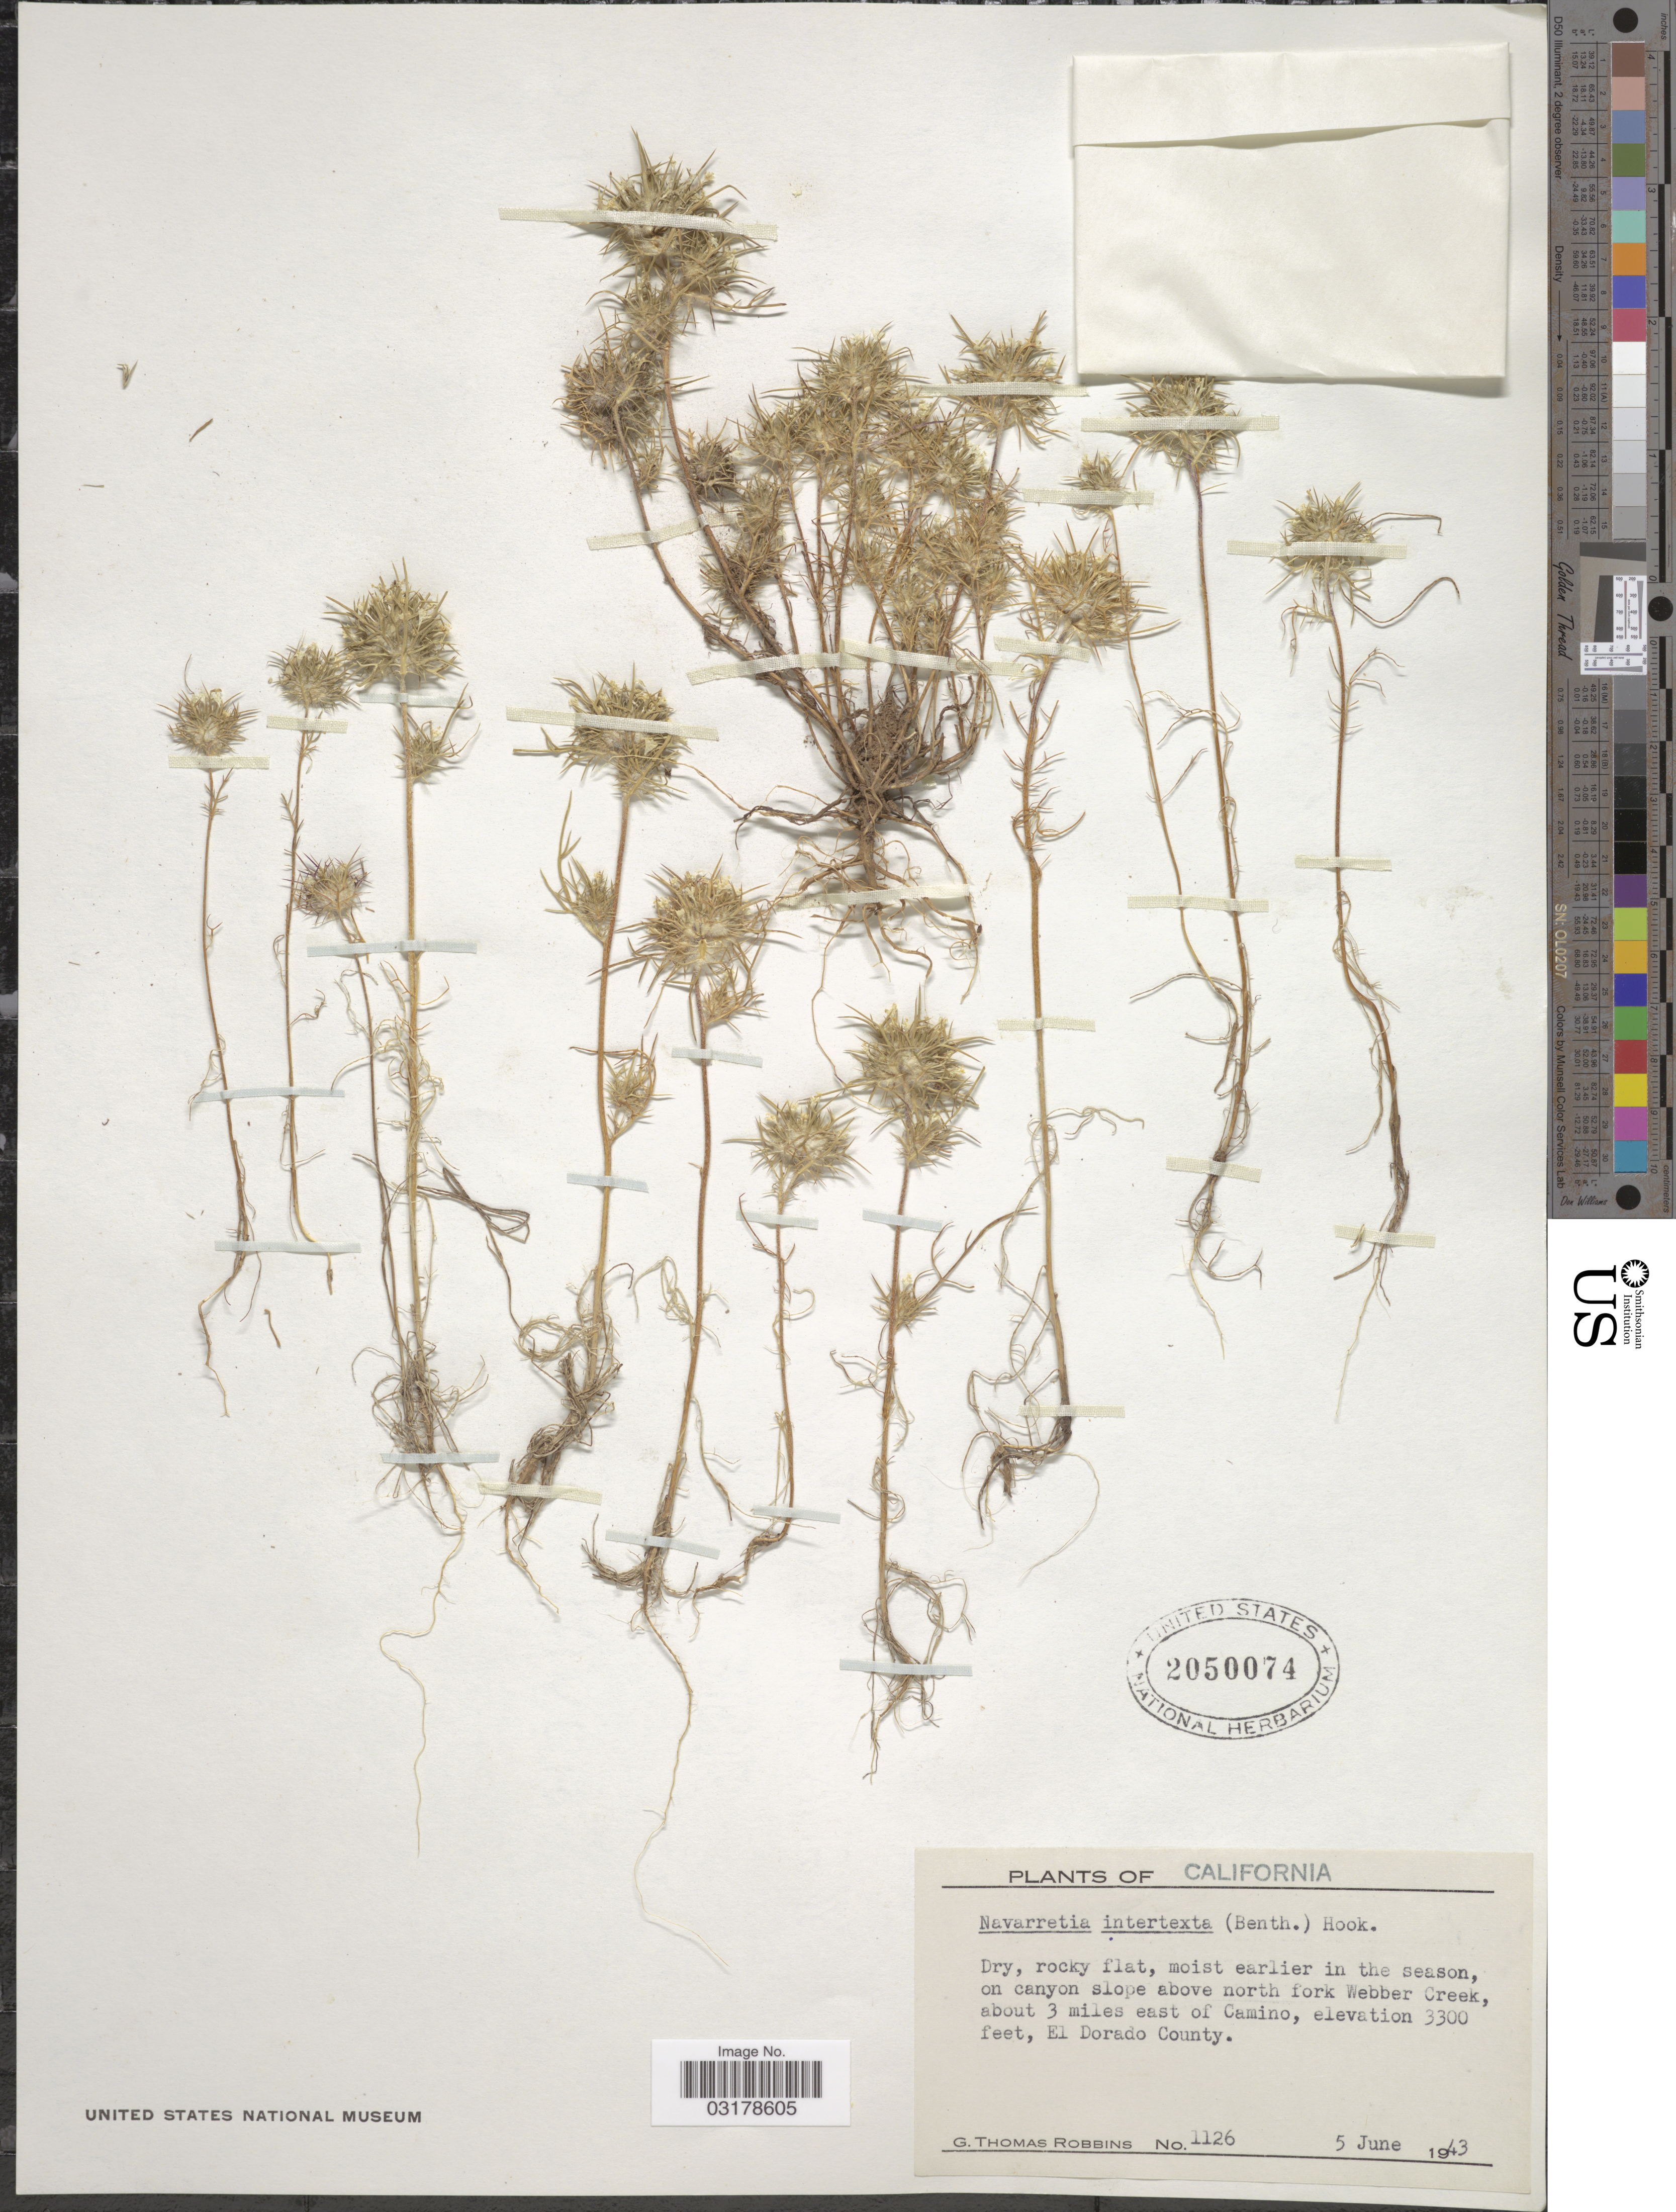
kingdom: Plantae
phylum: Tracheophyta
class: Magnoliopsida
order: Ericales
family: Polemoniaceae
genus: Navarretia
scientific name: Navarretia intertexta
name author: (Benth.) Hook.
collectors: G. T. Robbins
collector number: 1126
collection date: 1943-06-05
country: United States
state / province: California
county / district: El Dorado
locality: Canyon slope above north fork Webber Creek, about 3 miles east of Camino. El Dorado County.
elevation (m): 1006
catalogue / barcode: US 2050074